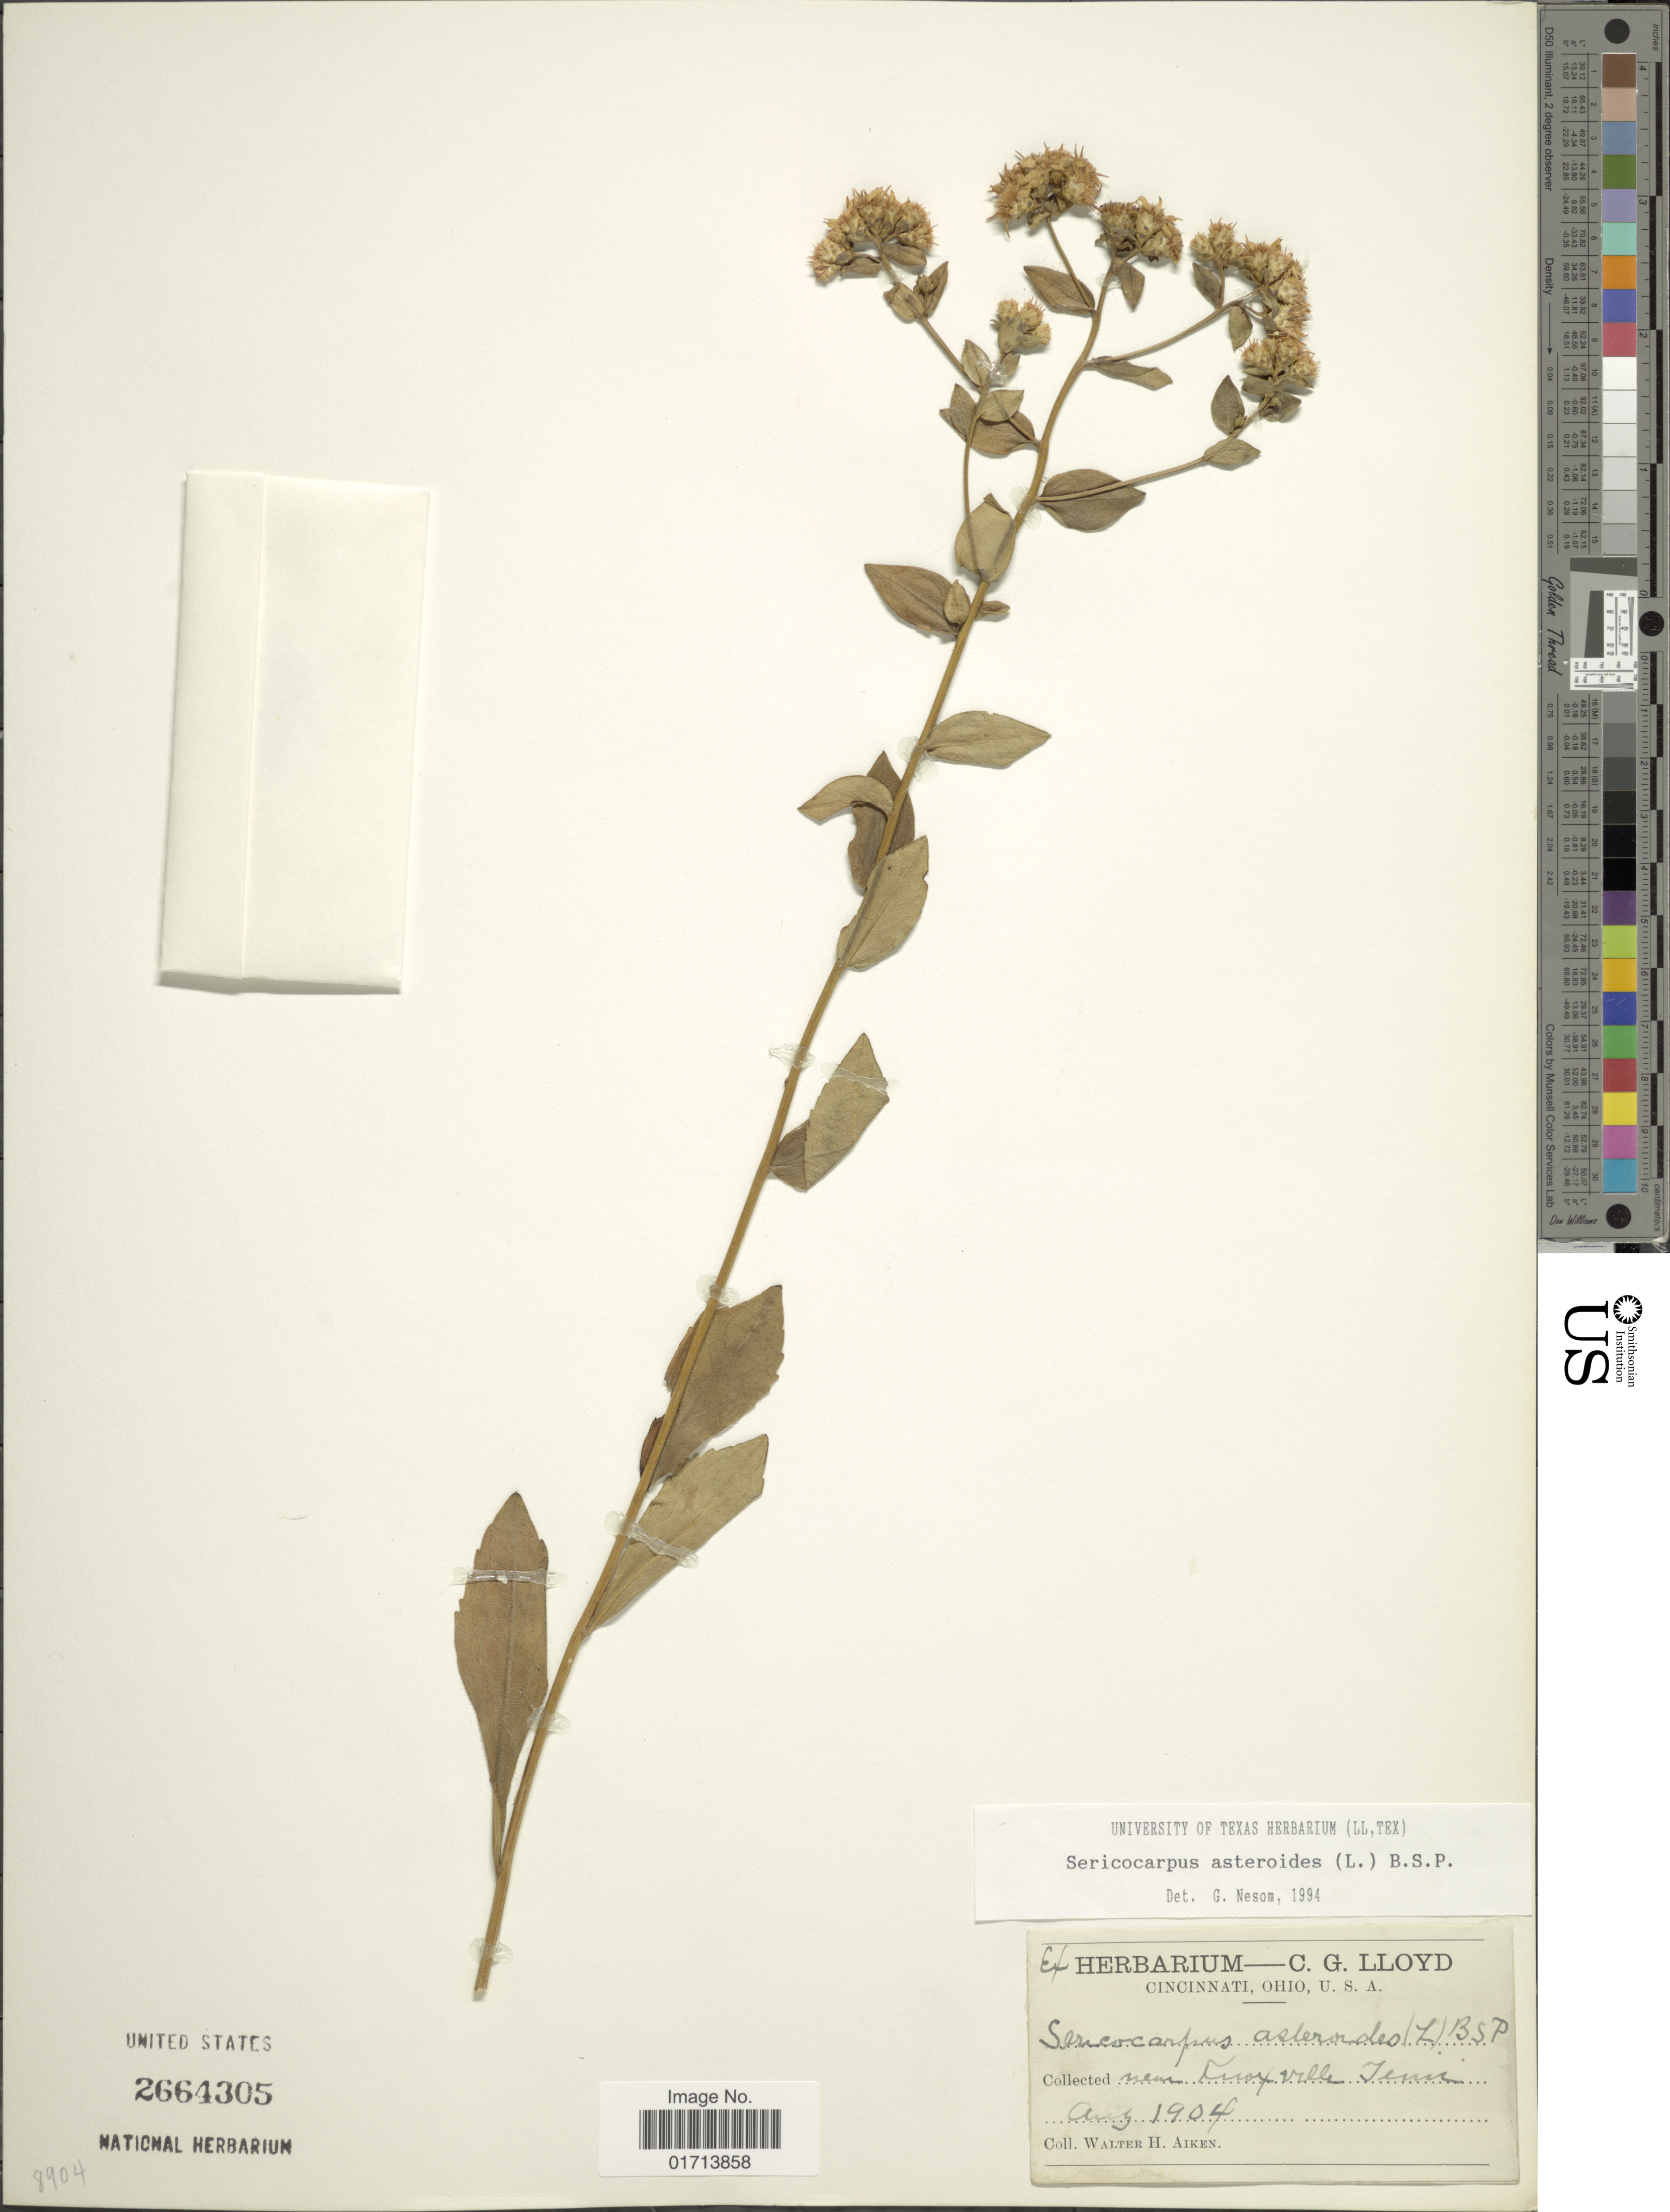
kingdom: Plantae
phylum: Tracheophyta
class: Magnoliopsida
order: Asterales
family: Asteraceae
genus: Sericocarpus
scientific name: Sericocarpus asteroides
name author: (L.) Britton, Stearns & Poggenb.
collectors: W. Aiken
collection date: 1904-08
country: United States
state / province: Tennessee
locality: Near Knoxville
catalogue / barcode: US 2664305